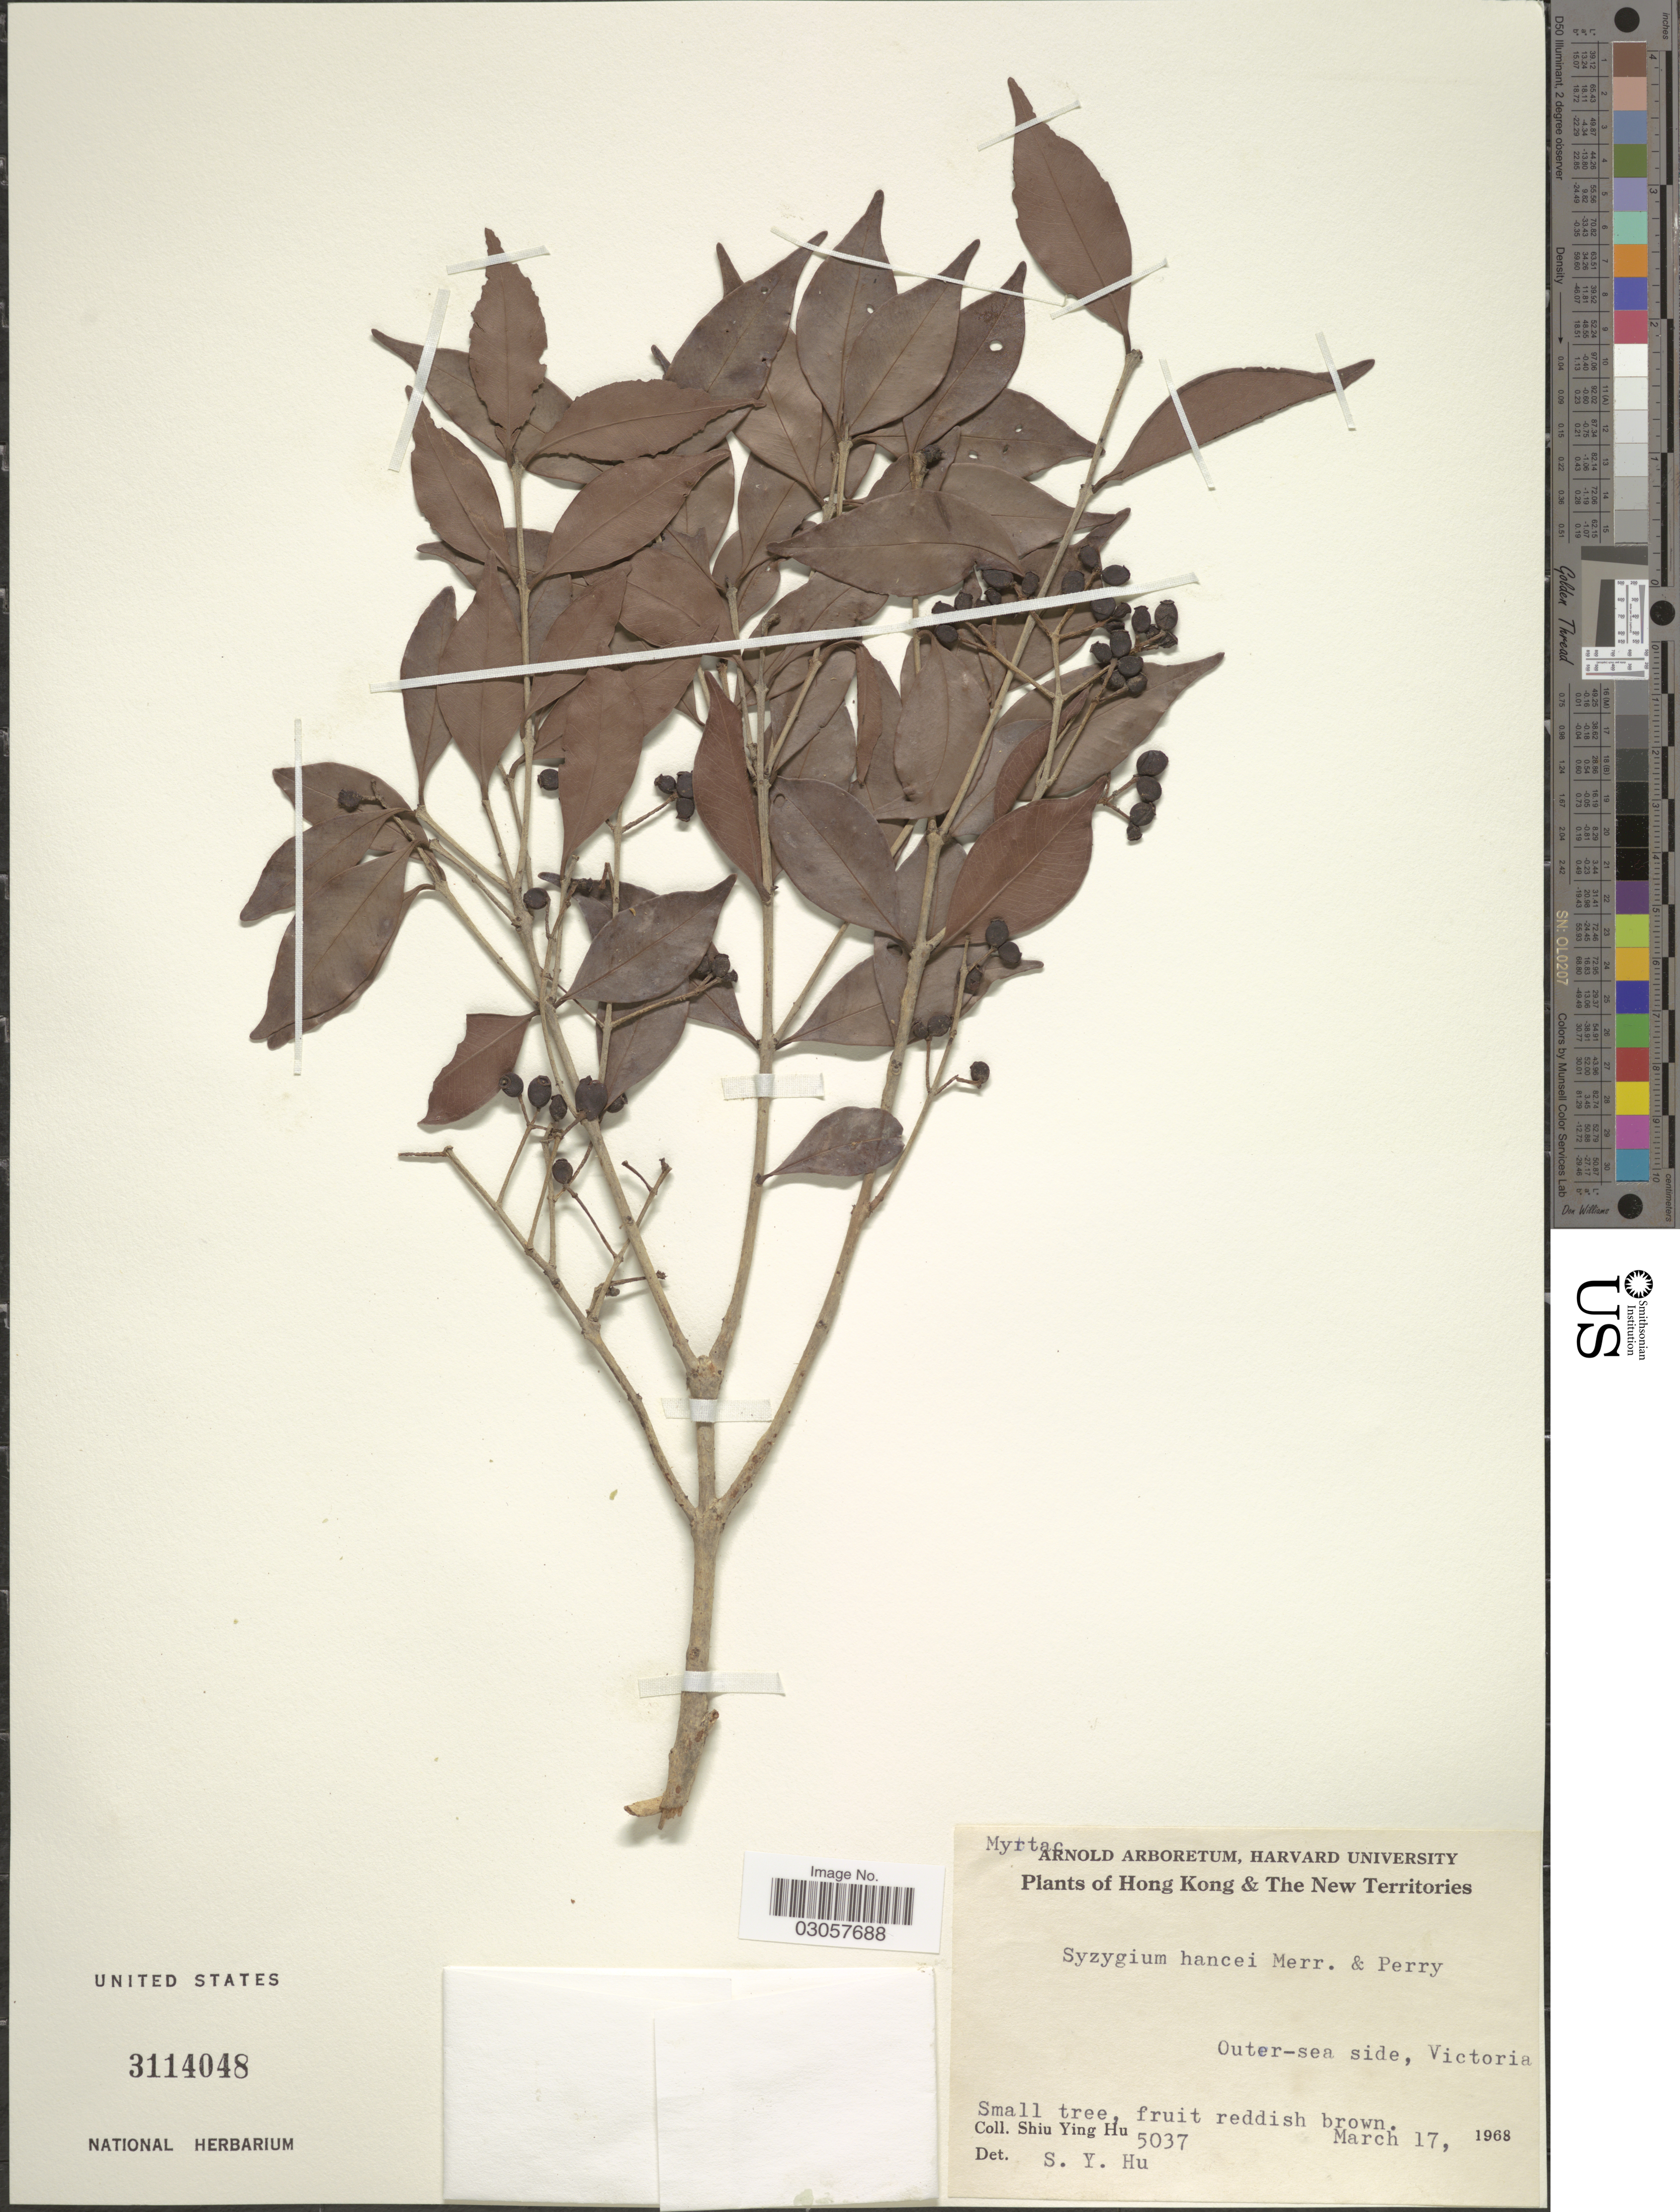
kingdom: Plantae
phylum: Tracheophyta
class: Magnoliopsida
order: Myrtales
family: Myrtaceae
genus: Syzygium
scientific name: Syzygium hancei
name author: Merr. & L.M. Perry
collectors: S. Y. Hu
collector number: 5037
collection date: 1968-03-17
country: China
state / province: Hong Kong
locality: The New Territories. Outer-sea side, Victoria.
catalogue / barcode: US 3114048